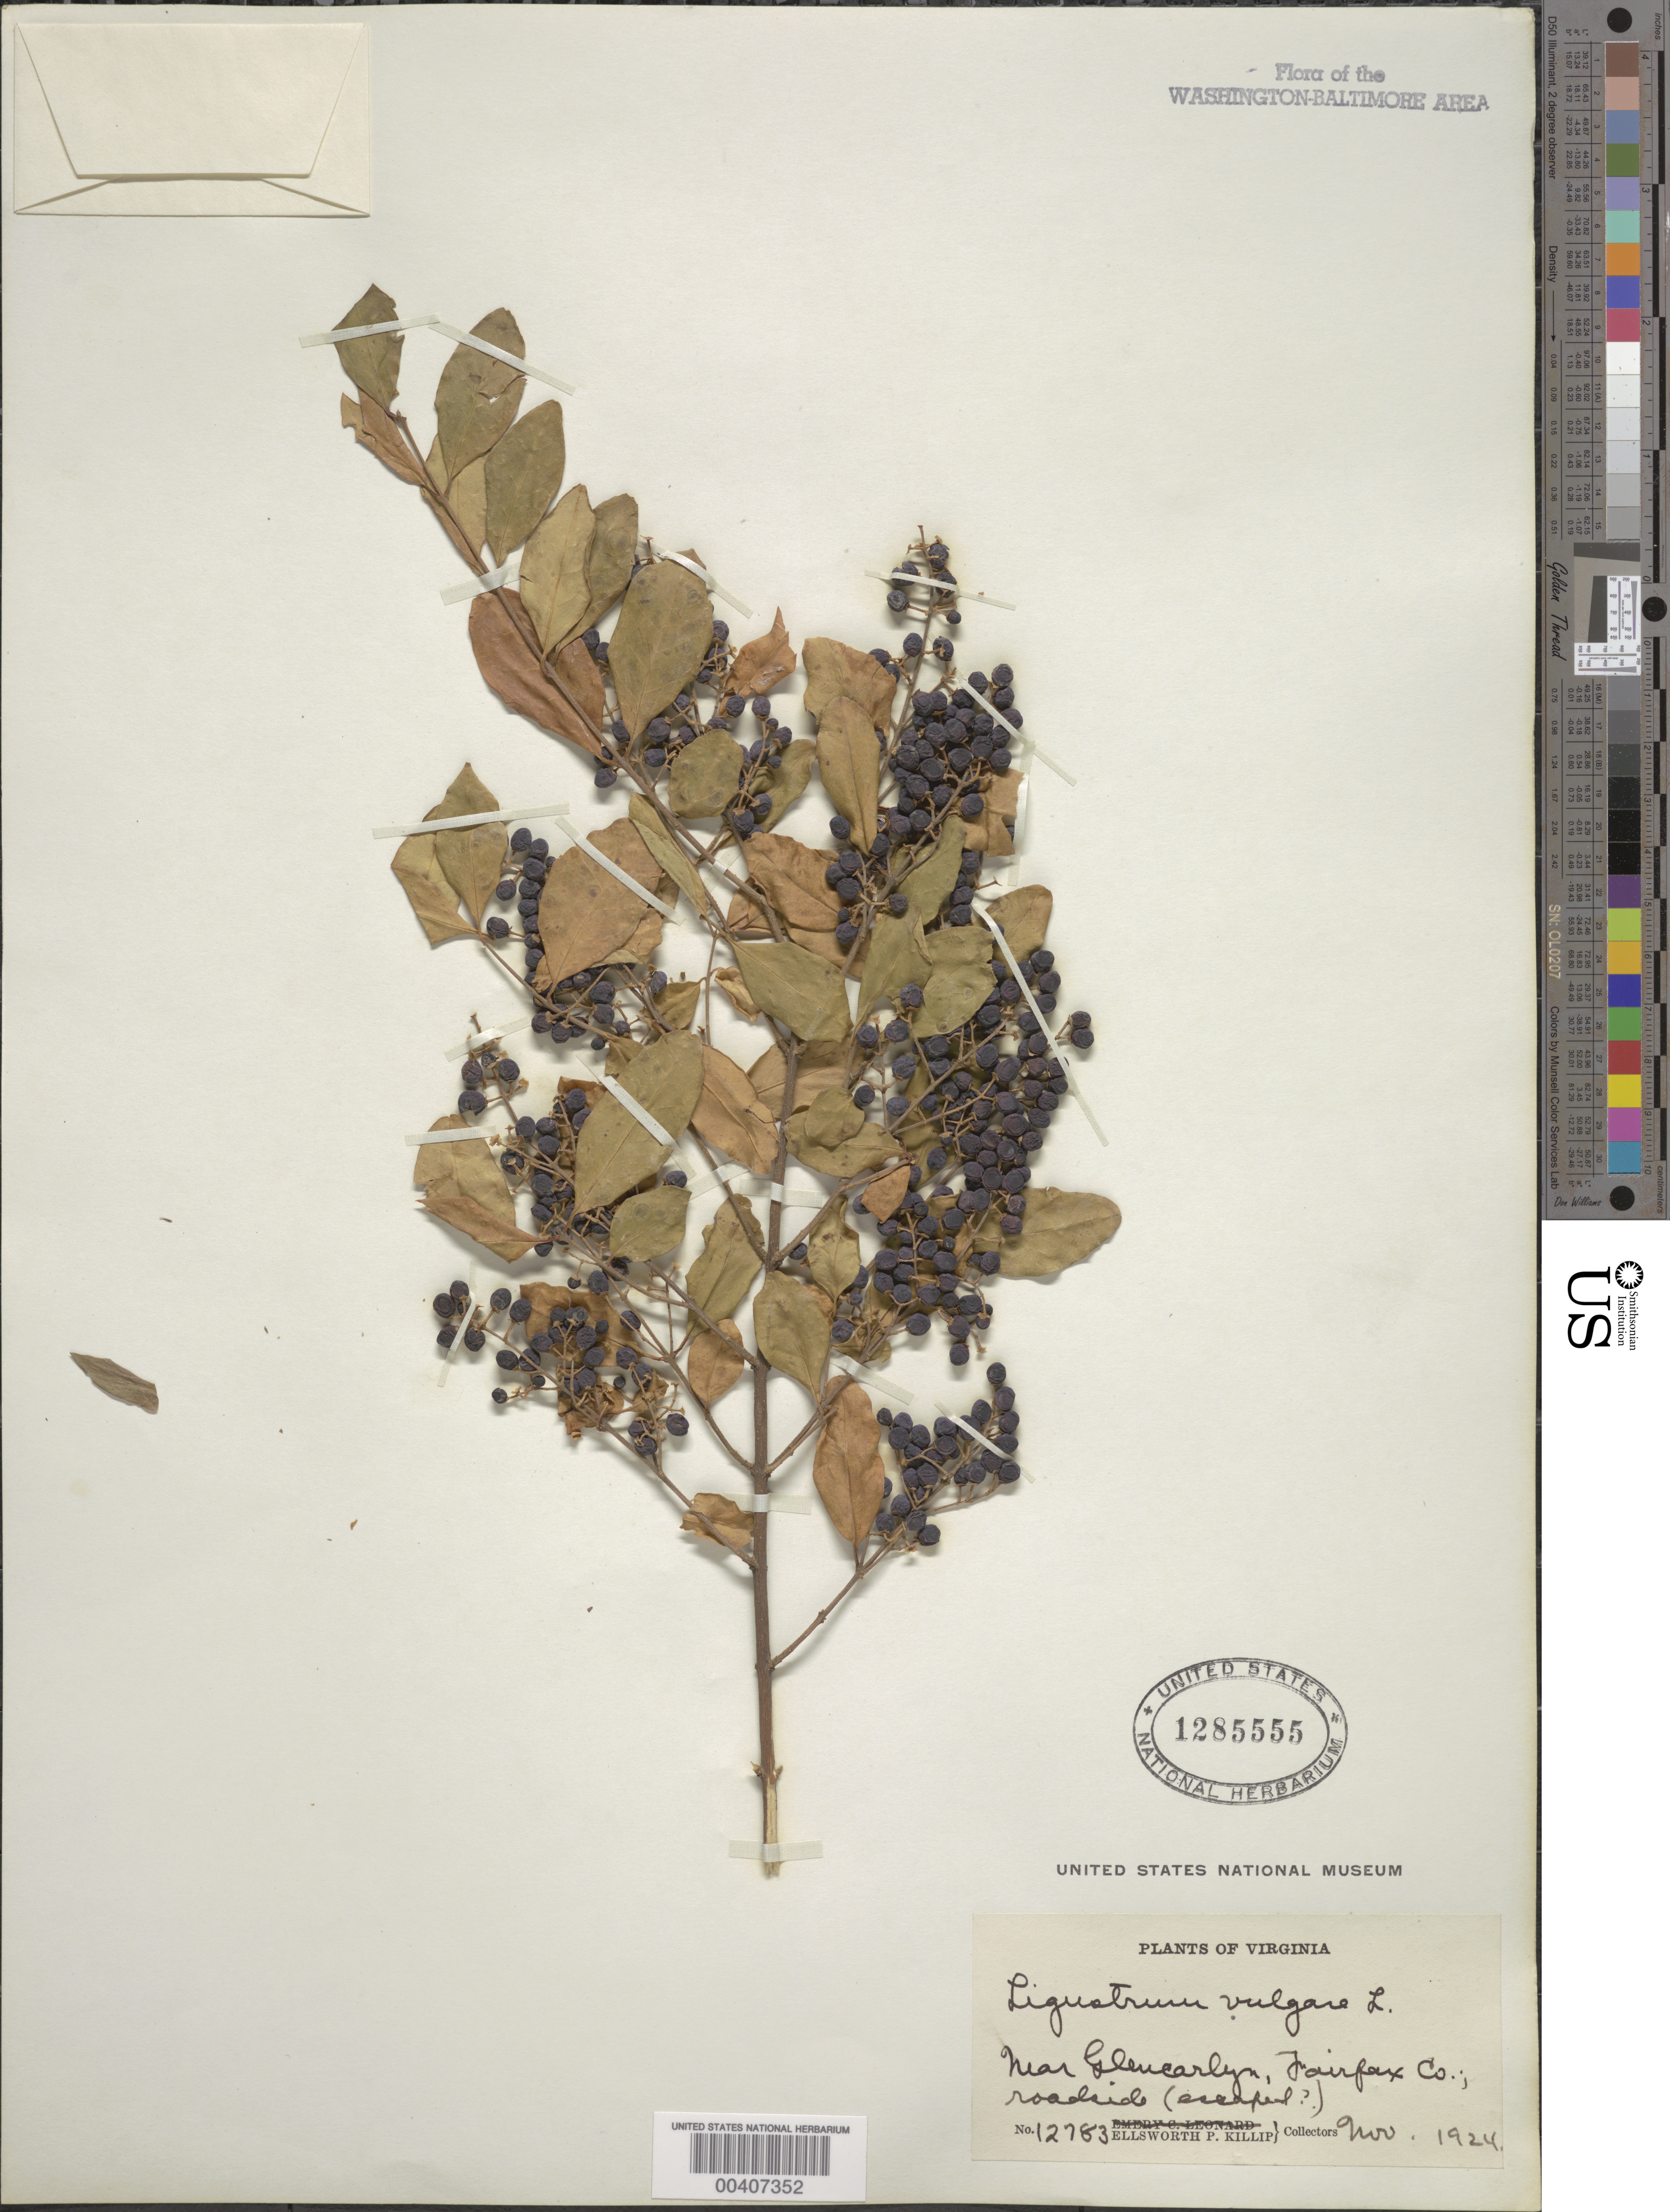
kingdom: Plantae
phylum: Tracheophyta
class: Magnoliopsida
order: Lamiales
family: Oleaceae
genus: Ligustrum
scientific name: Ligustrum vulgare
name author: L.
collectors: E. P. Killip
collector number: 12783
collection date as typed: Nov 1924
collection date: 1924-11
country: United States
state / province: Virginia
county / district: Arlington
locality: Near Glencarlyn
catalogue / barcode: US 1285555